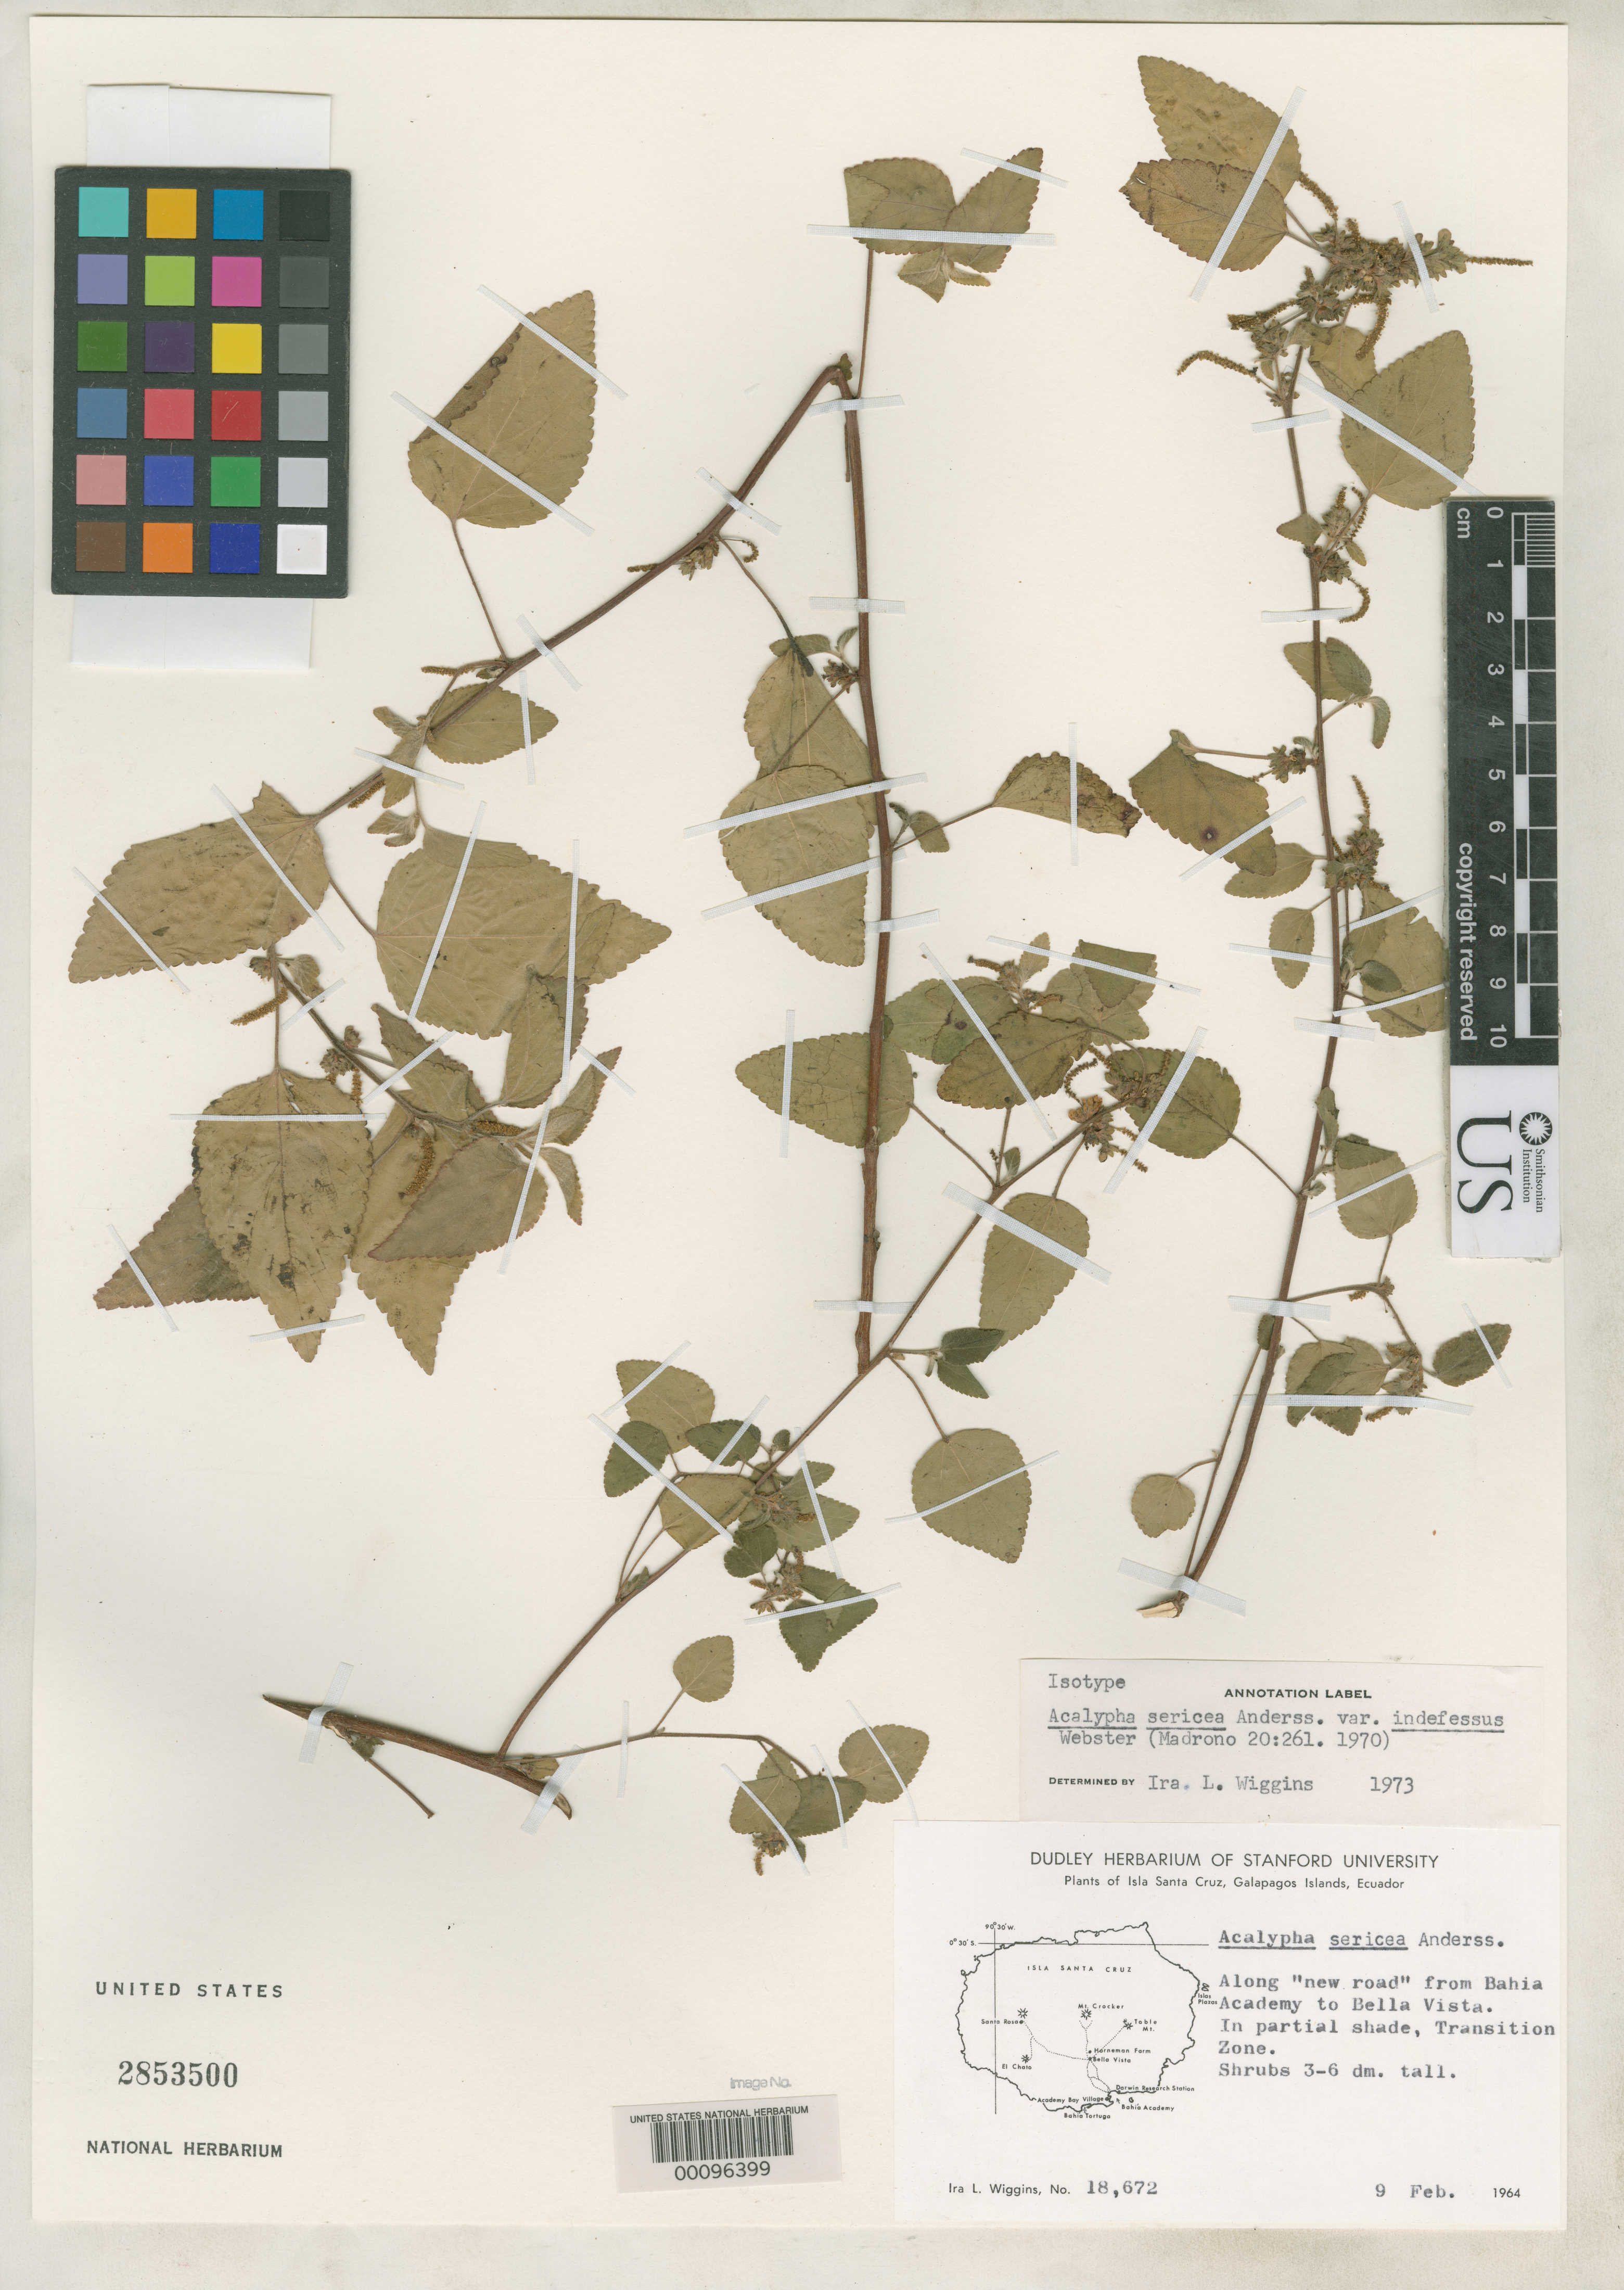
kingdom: Plantae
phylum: Tracheophyta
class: Magnoliopsida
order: Malpighiales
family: Euphorbiaceae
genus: Acalypha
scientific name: Acalypha sericea var. indefessus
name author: G.L. Webster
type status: Isotype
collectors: I. L. Wiggins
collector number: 18672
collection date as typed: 09 Feb 1964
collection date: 1964-02-09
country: Ecuador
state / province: Colón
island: Santa Cruz [Indefatigable, Chaves]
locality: Road from Bahia Academy to Bella ViSta. [Indefatigable I.]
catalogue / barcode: US 2853500